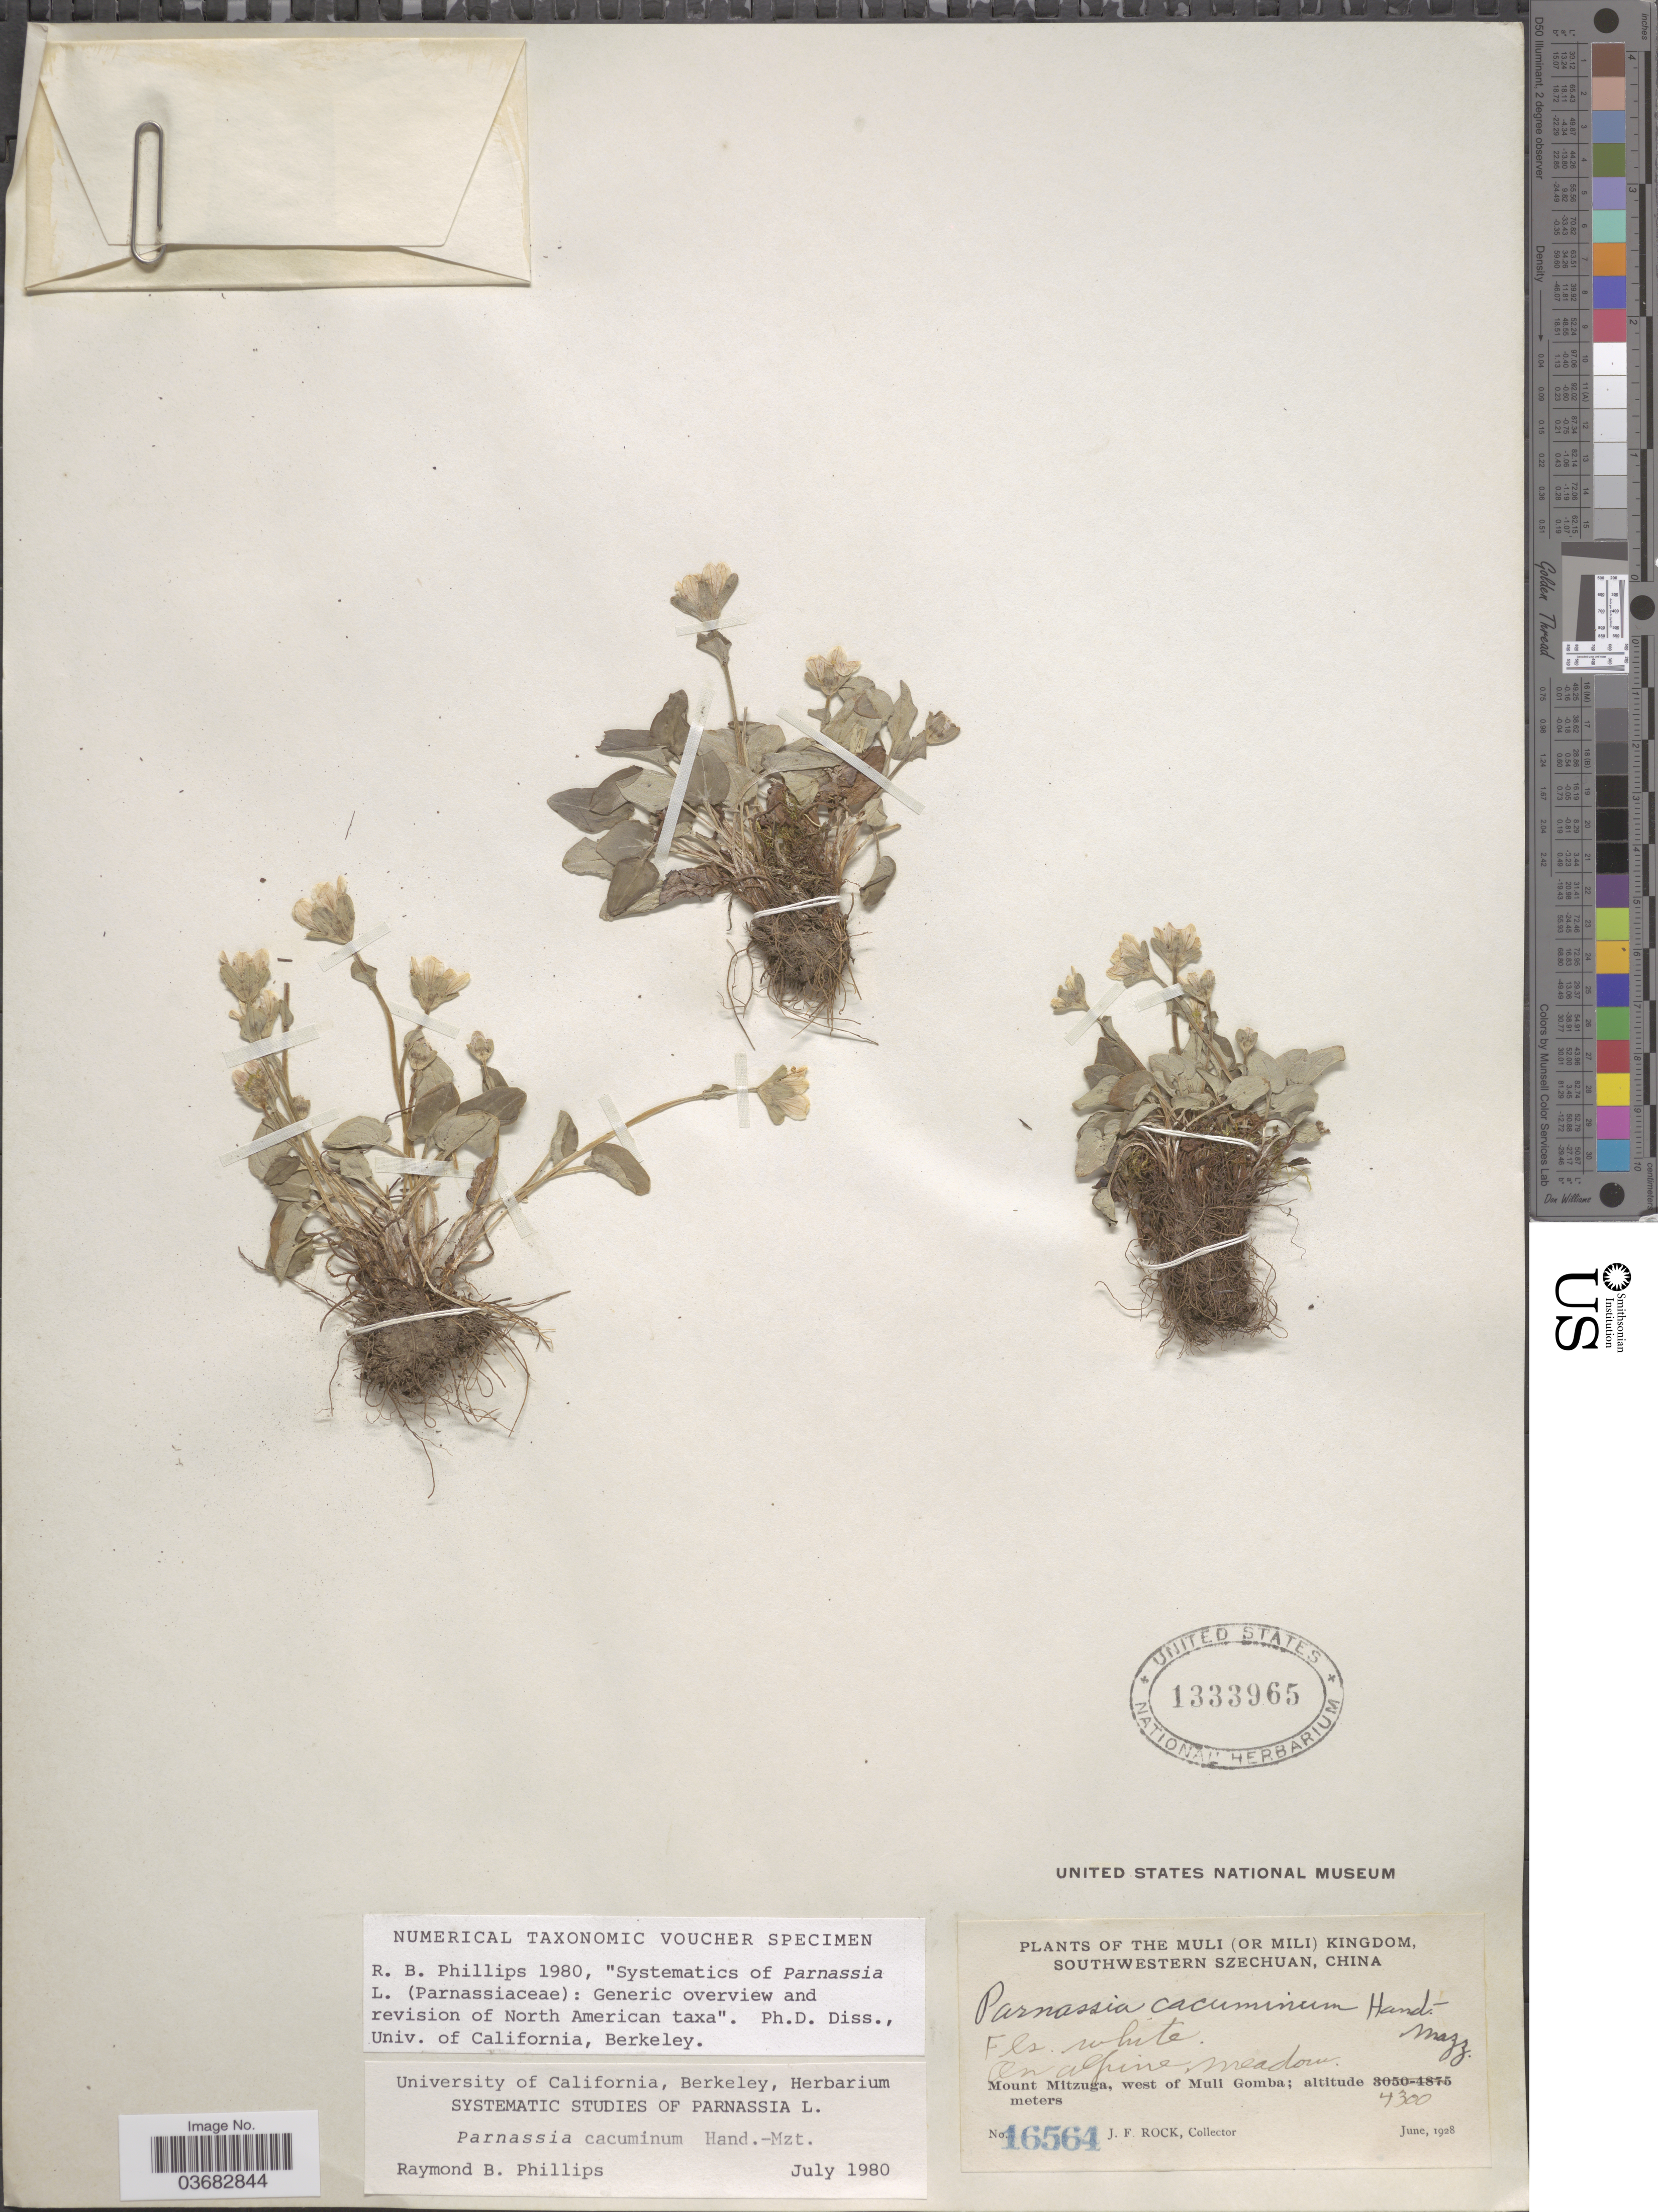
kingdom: Plantae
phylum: Tracheophyta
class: Magnoliopsida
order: Celastrales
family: Parnassiaceae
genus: Parnassia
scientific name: Parnassia cacuminum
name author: Hand.-Mazz.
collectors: J. Rock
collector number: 16564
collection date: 1928-06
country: China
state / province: Sichuan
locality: Muli (or Mili) Kingdom, Southwestern Szechuan. On alpine meadow. Mount Mitzuga, west of Muli Gomba.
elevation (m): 4300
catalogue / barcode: US 1333965